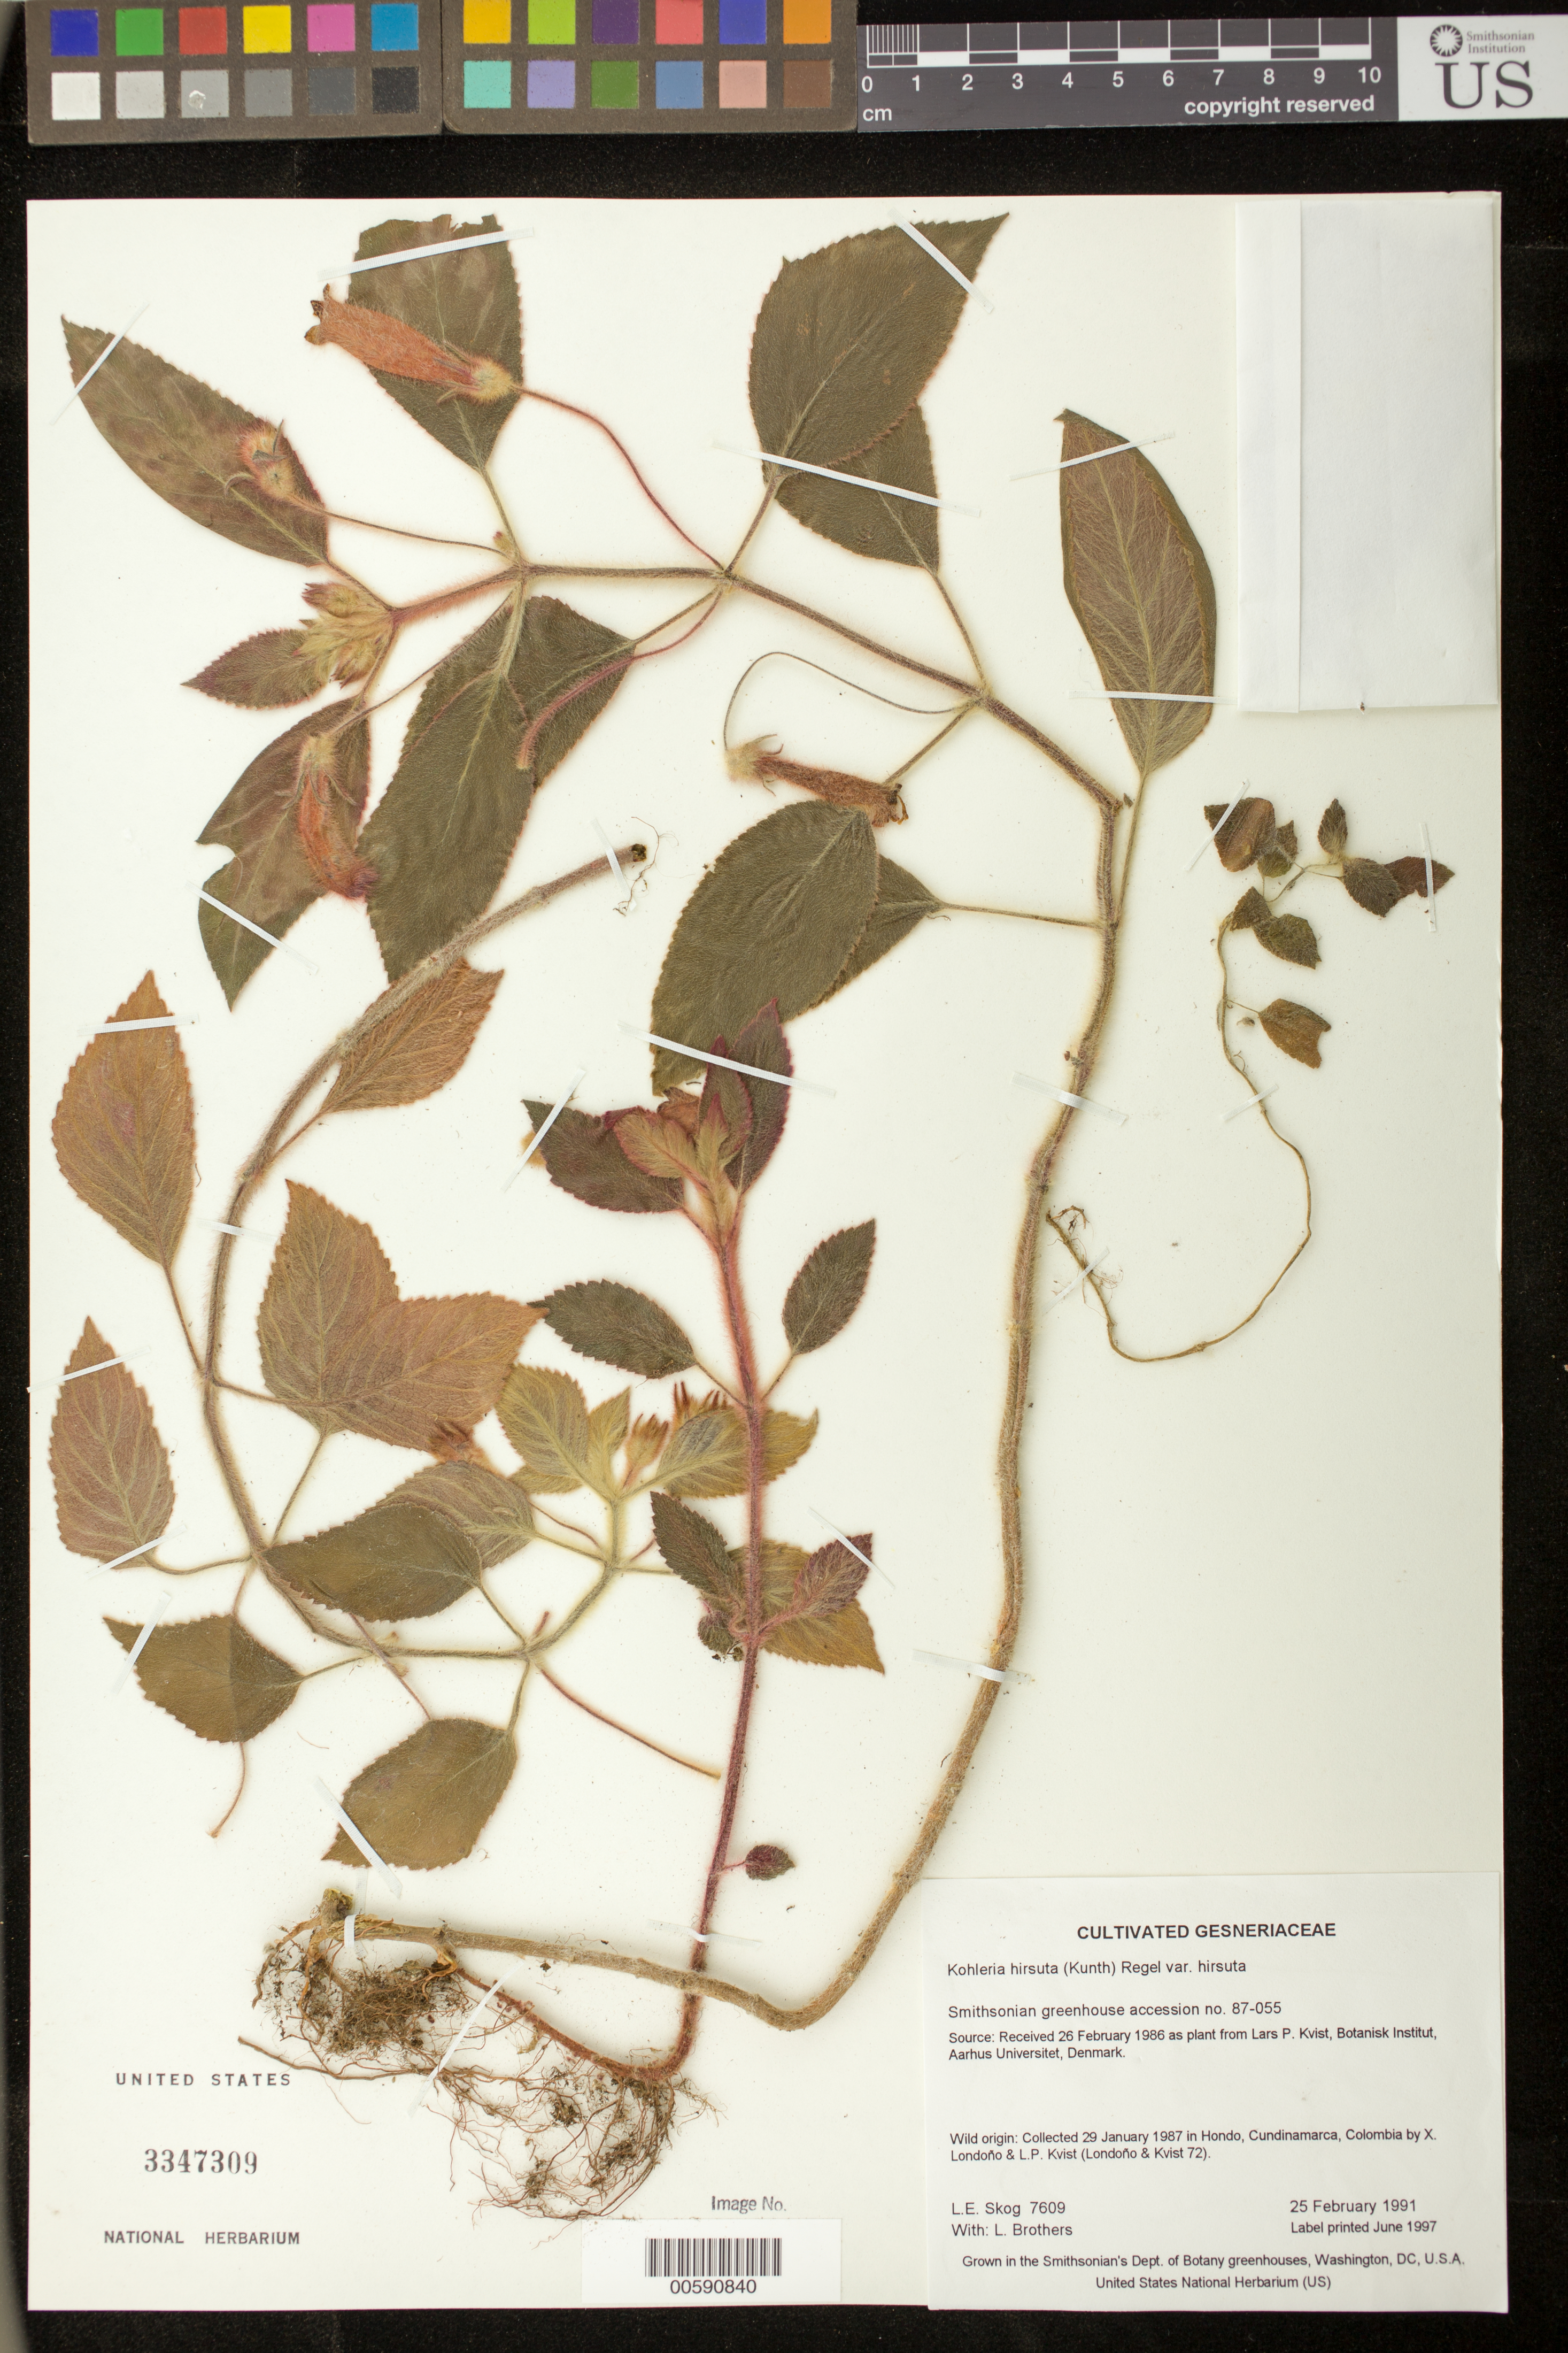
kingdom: Plantae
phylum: Tracheophyta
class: Magnoliopsida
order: Lamiales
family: Gesneriaceae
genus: Kohleria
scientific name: Kohleria hirsuta var. hirsuta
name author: (Kunth) Regel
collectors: L. E. Skog & L. Brothers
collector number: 7609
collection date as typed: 25 Feb 1991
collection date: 1991-02-25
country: Colombia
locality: Grown in the Smithsonian's Dept. of Botany greenhouses, Washington, DC, U.S.A.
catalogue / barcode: US 3347309